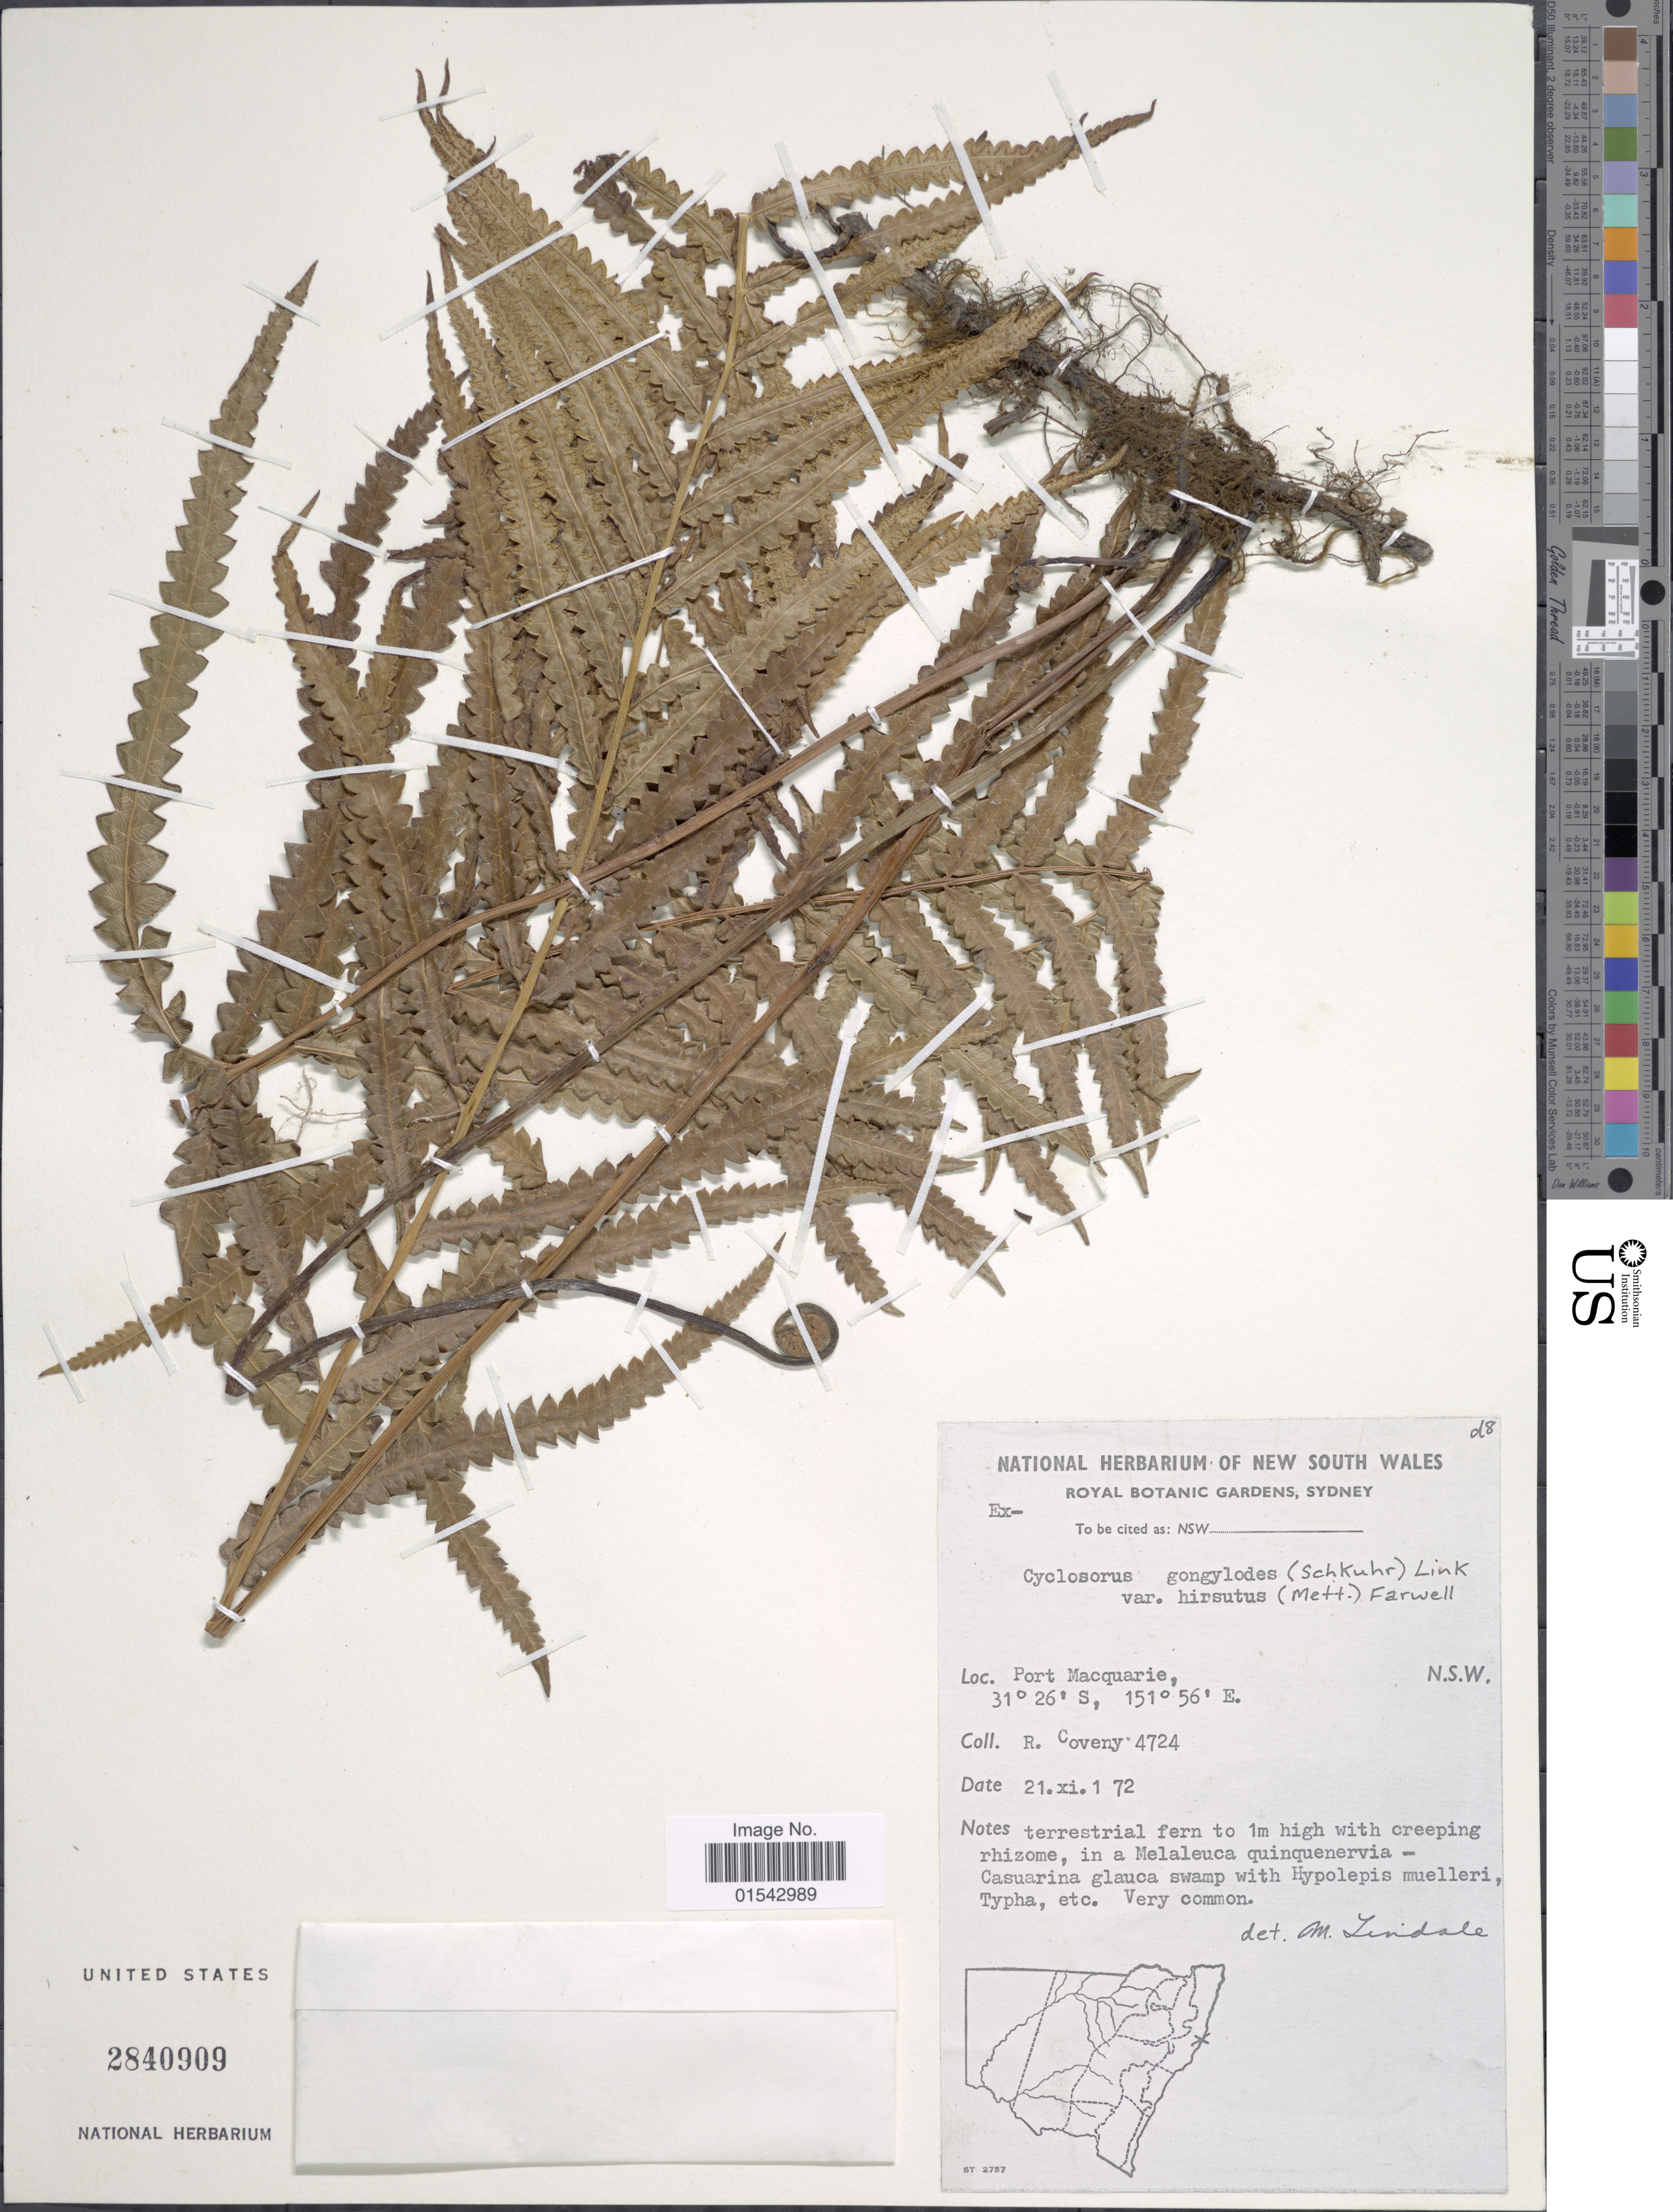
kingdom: Plantae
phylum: Tracheophyta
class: Polypodiopsida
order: Polypodiales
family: Thelypteridaceae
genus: Cyclosorus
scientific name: Cyclosorus interruptus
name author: (Willd.) H. Itô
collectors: R. Coveny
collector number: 4724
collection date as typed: Transcribed d/m/y: 21/11/72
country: Australia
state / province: New South Wales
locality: Port Macquarie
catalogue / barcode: US 2840909